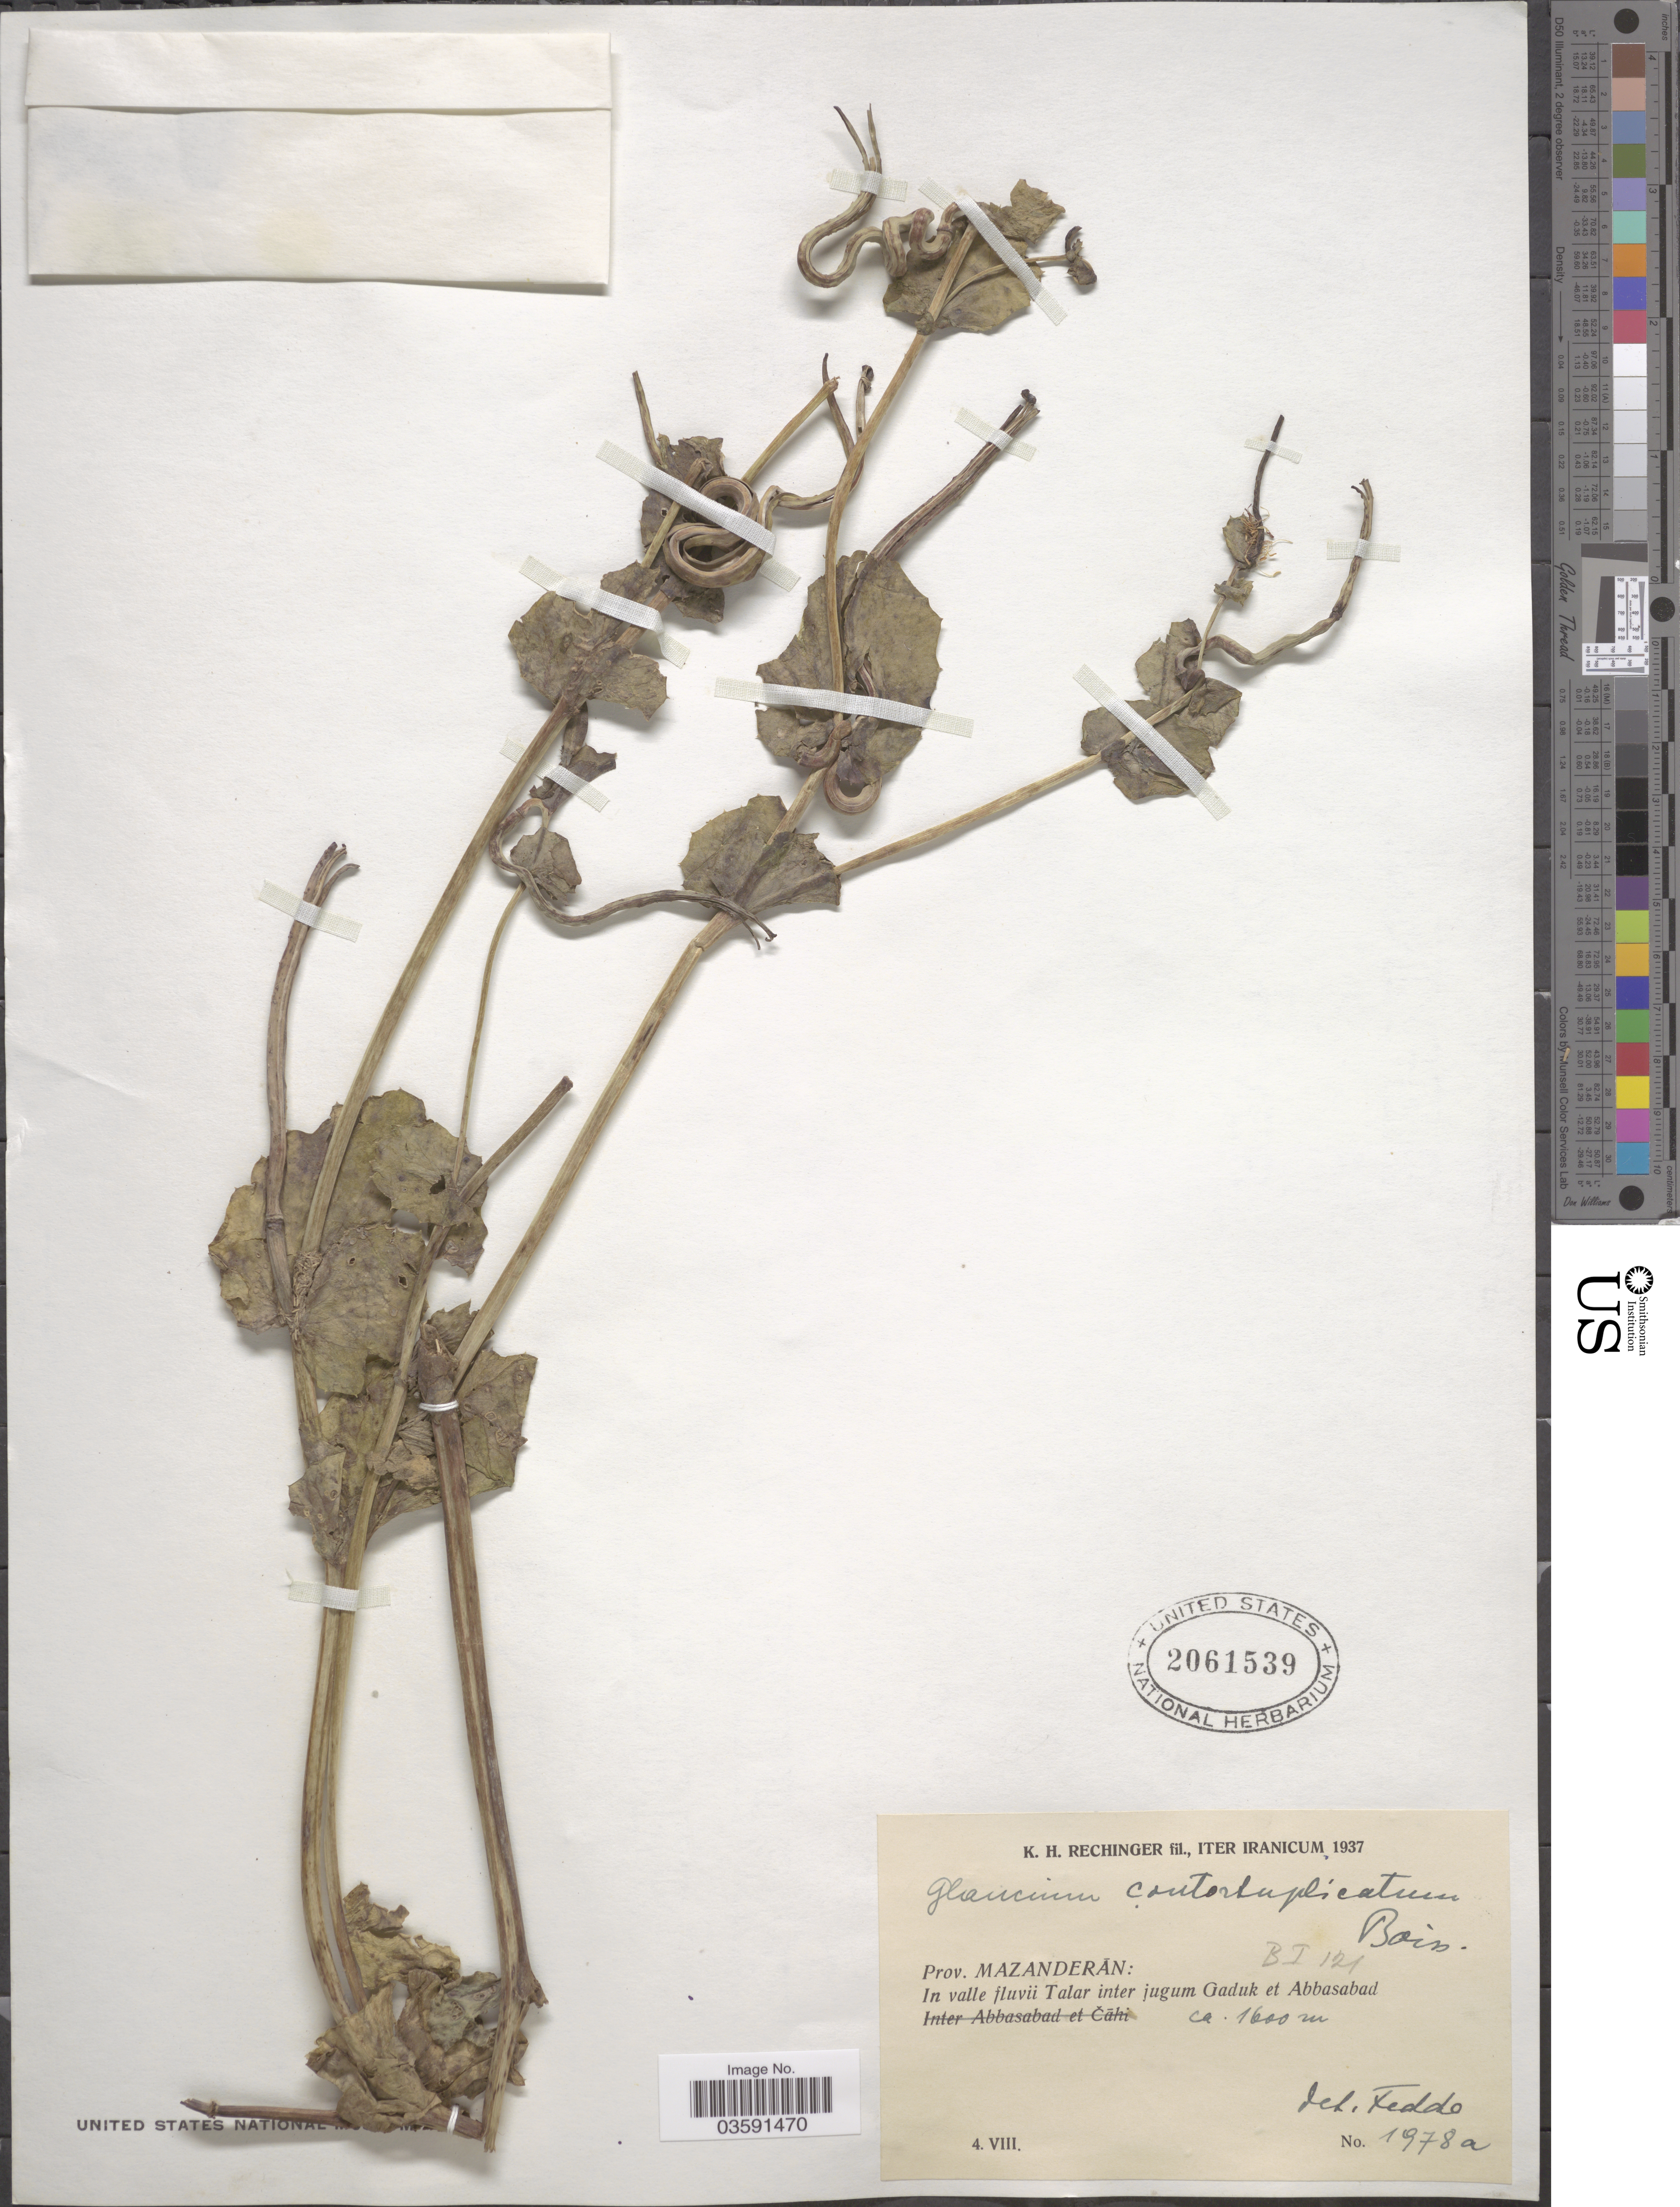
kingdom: Plantae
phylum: Tracheophyta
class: Magnoliopsida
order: Ranunculales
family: Papaveraceae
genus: Glaucium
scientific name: Glaucium contortuplicatum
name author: Boiss.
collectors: K. H. Rechinger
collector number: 1978a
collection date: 1937-08-04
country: Iran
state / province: Mazandaran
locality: In valle fluvii Talar inter jugum Gaduk et Abbasabad.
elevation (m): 1600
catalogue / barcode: US 2061539